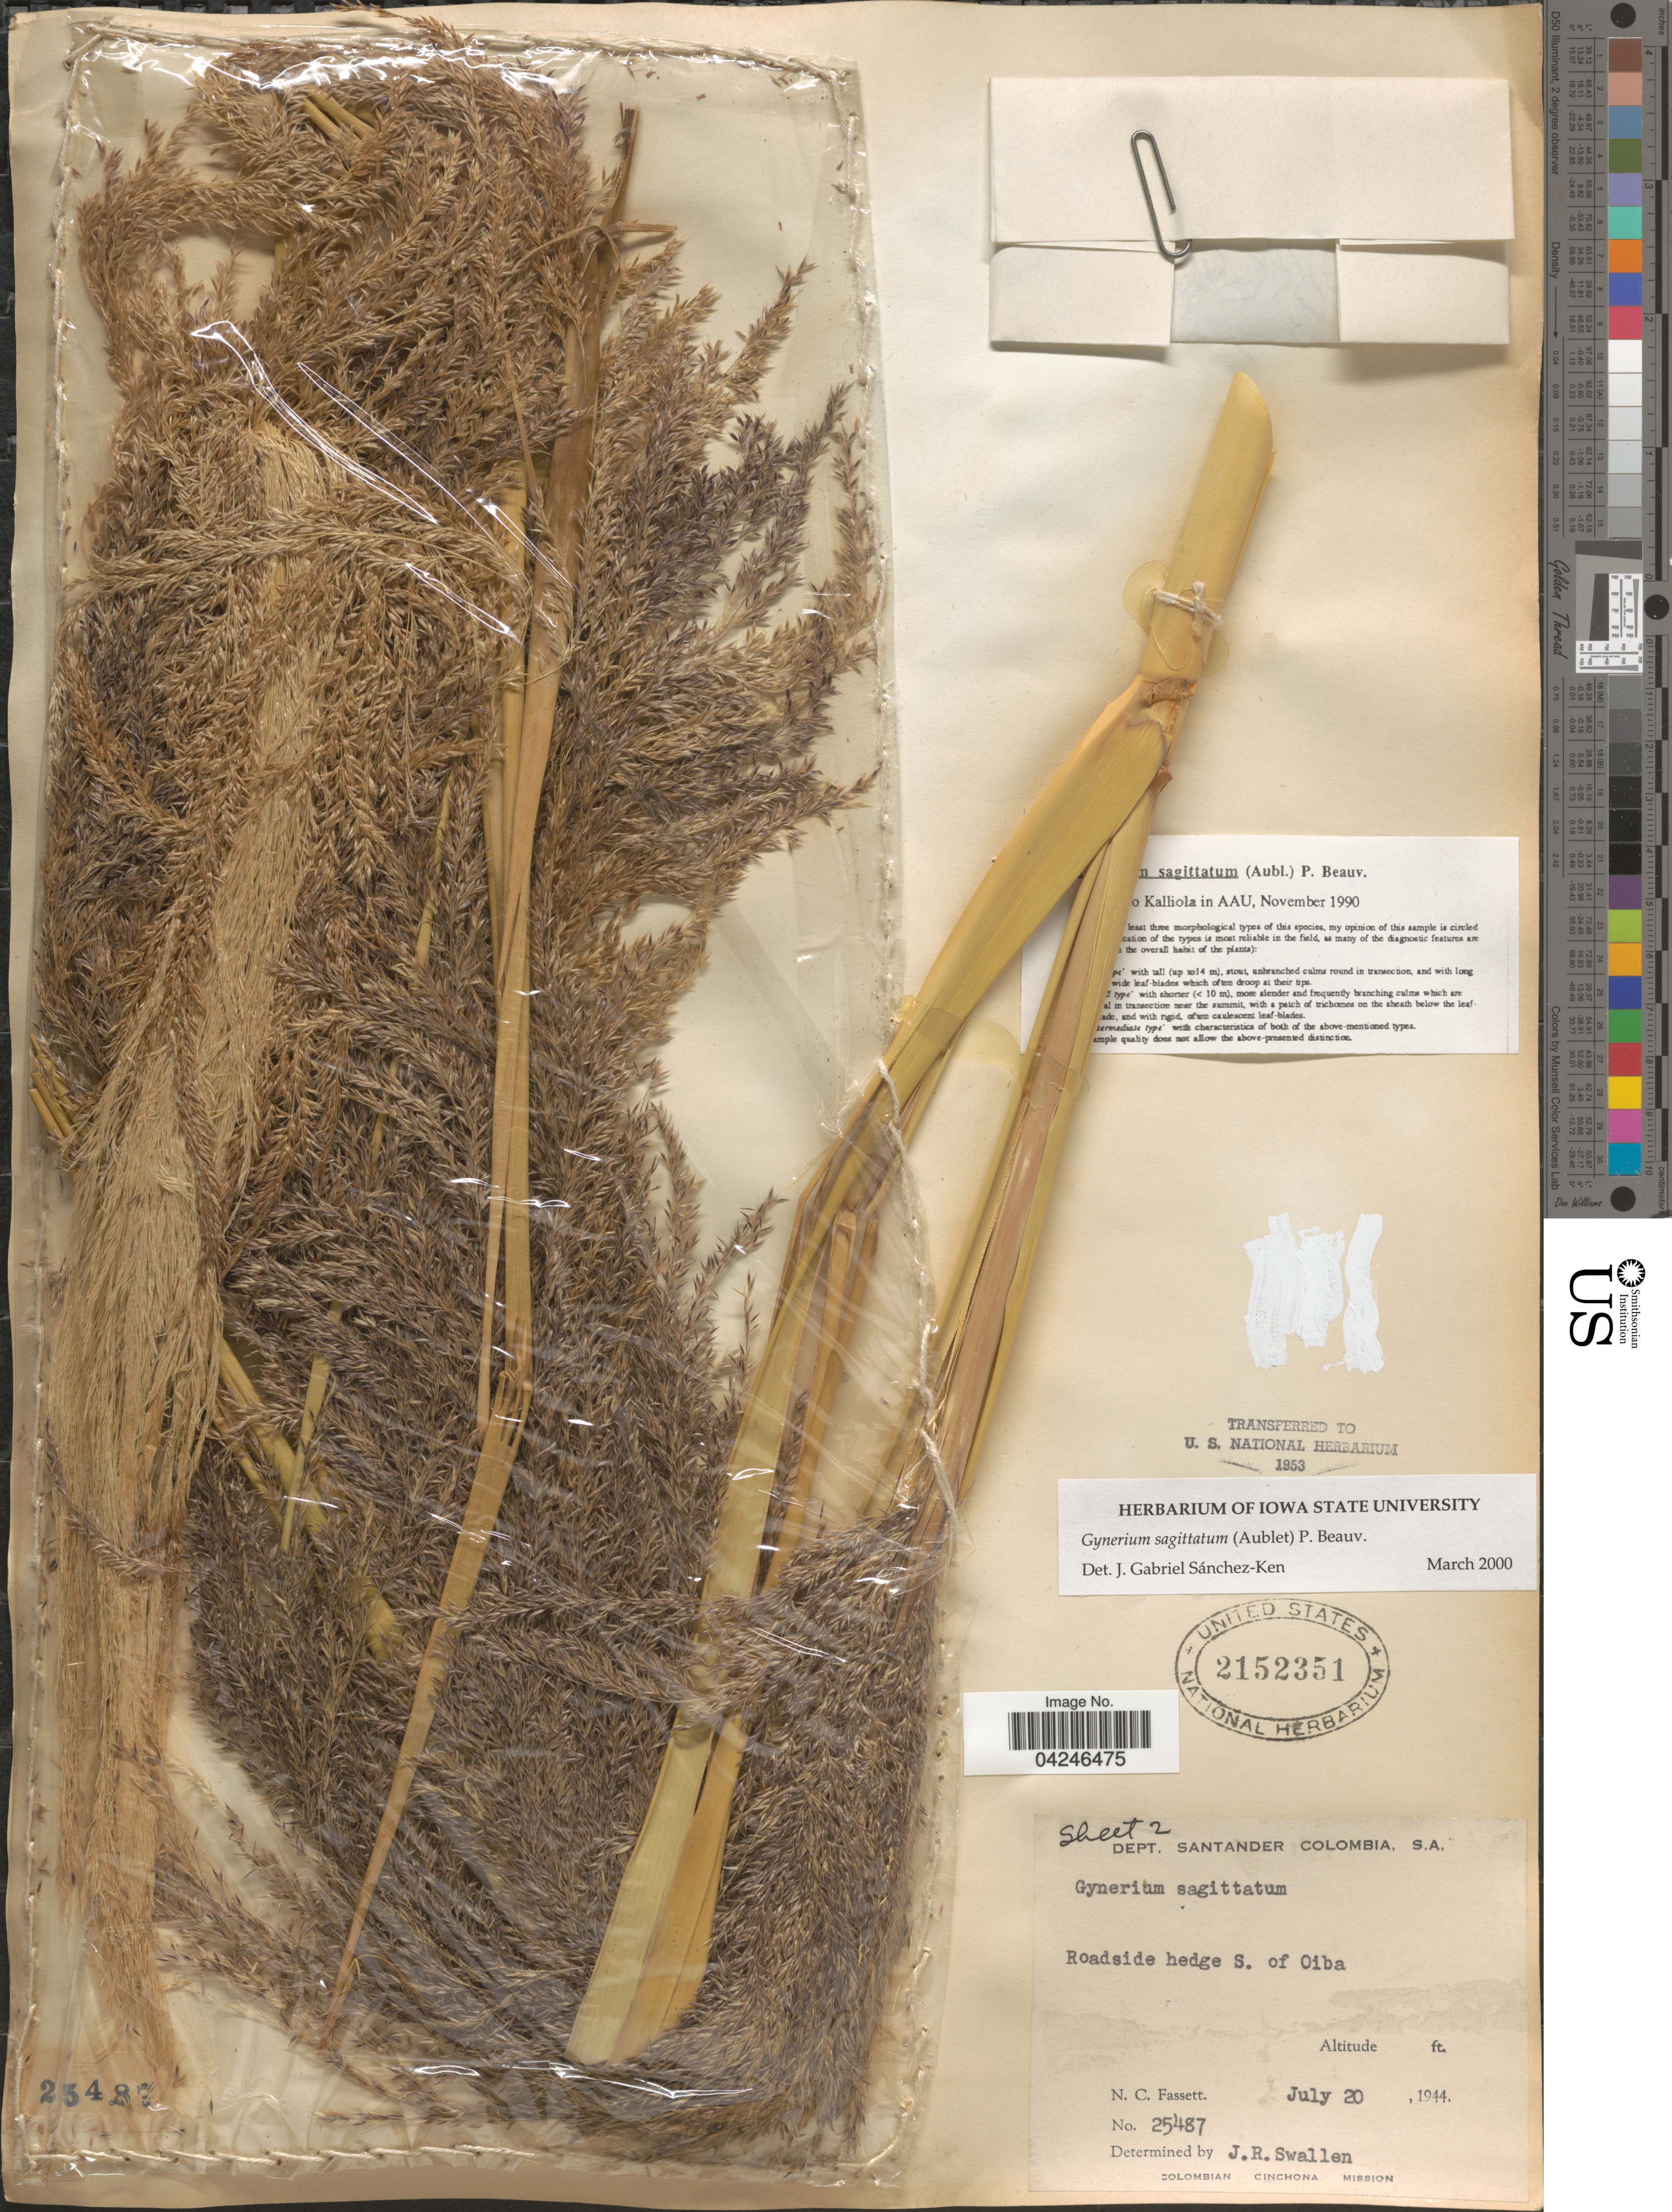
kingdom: Plantae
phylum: Tracheophyta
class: Liliopsida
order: Poales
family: Poaceae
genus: Gynerium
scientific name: Gynerium sagittatum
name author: (Aubl.) P. Beauv.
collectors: N. C. Fassett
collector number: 25487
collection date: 1944-07-20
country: Colombia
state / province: Santander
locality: Dept. Santander. Roadside hedge S. of Oiba. Colombian Cinchona Mission.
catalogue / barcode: US 2152351